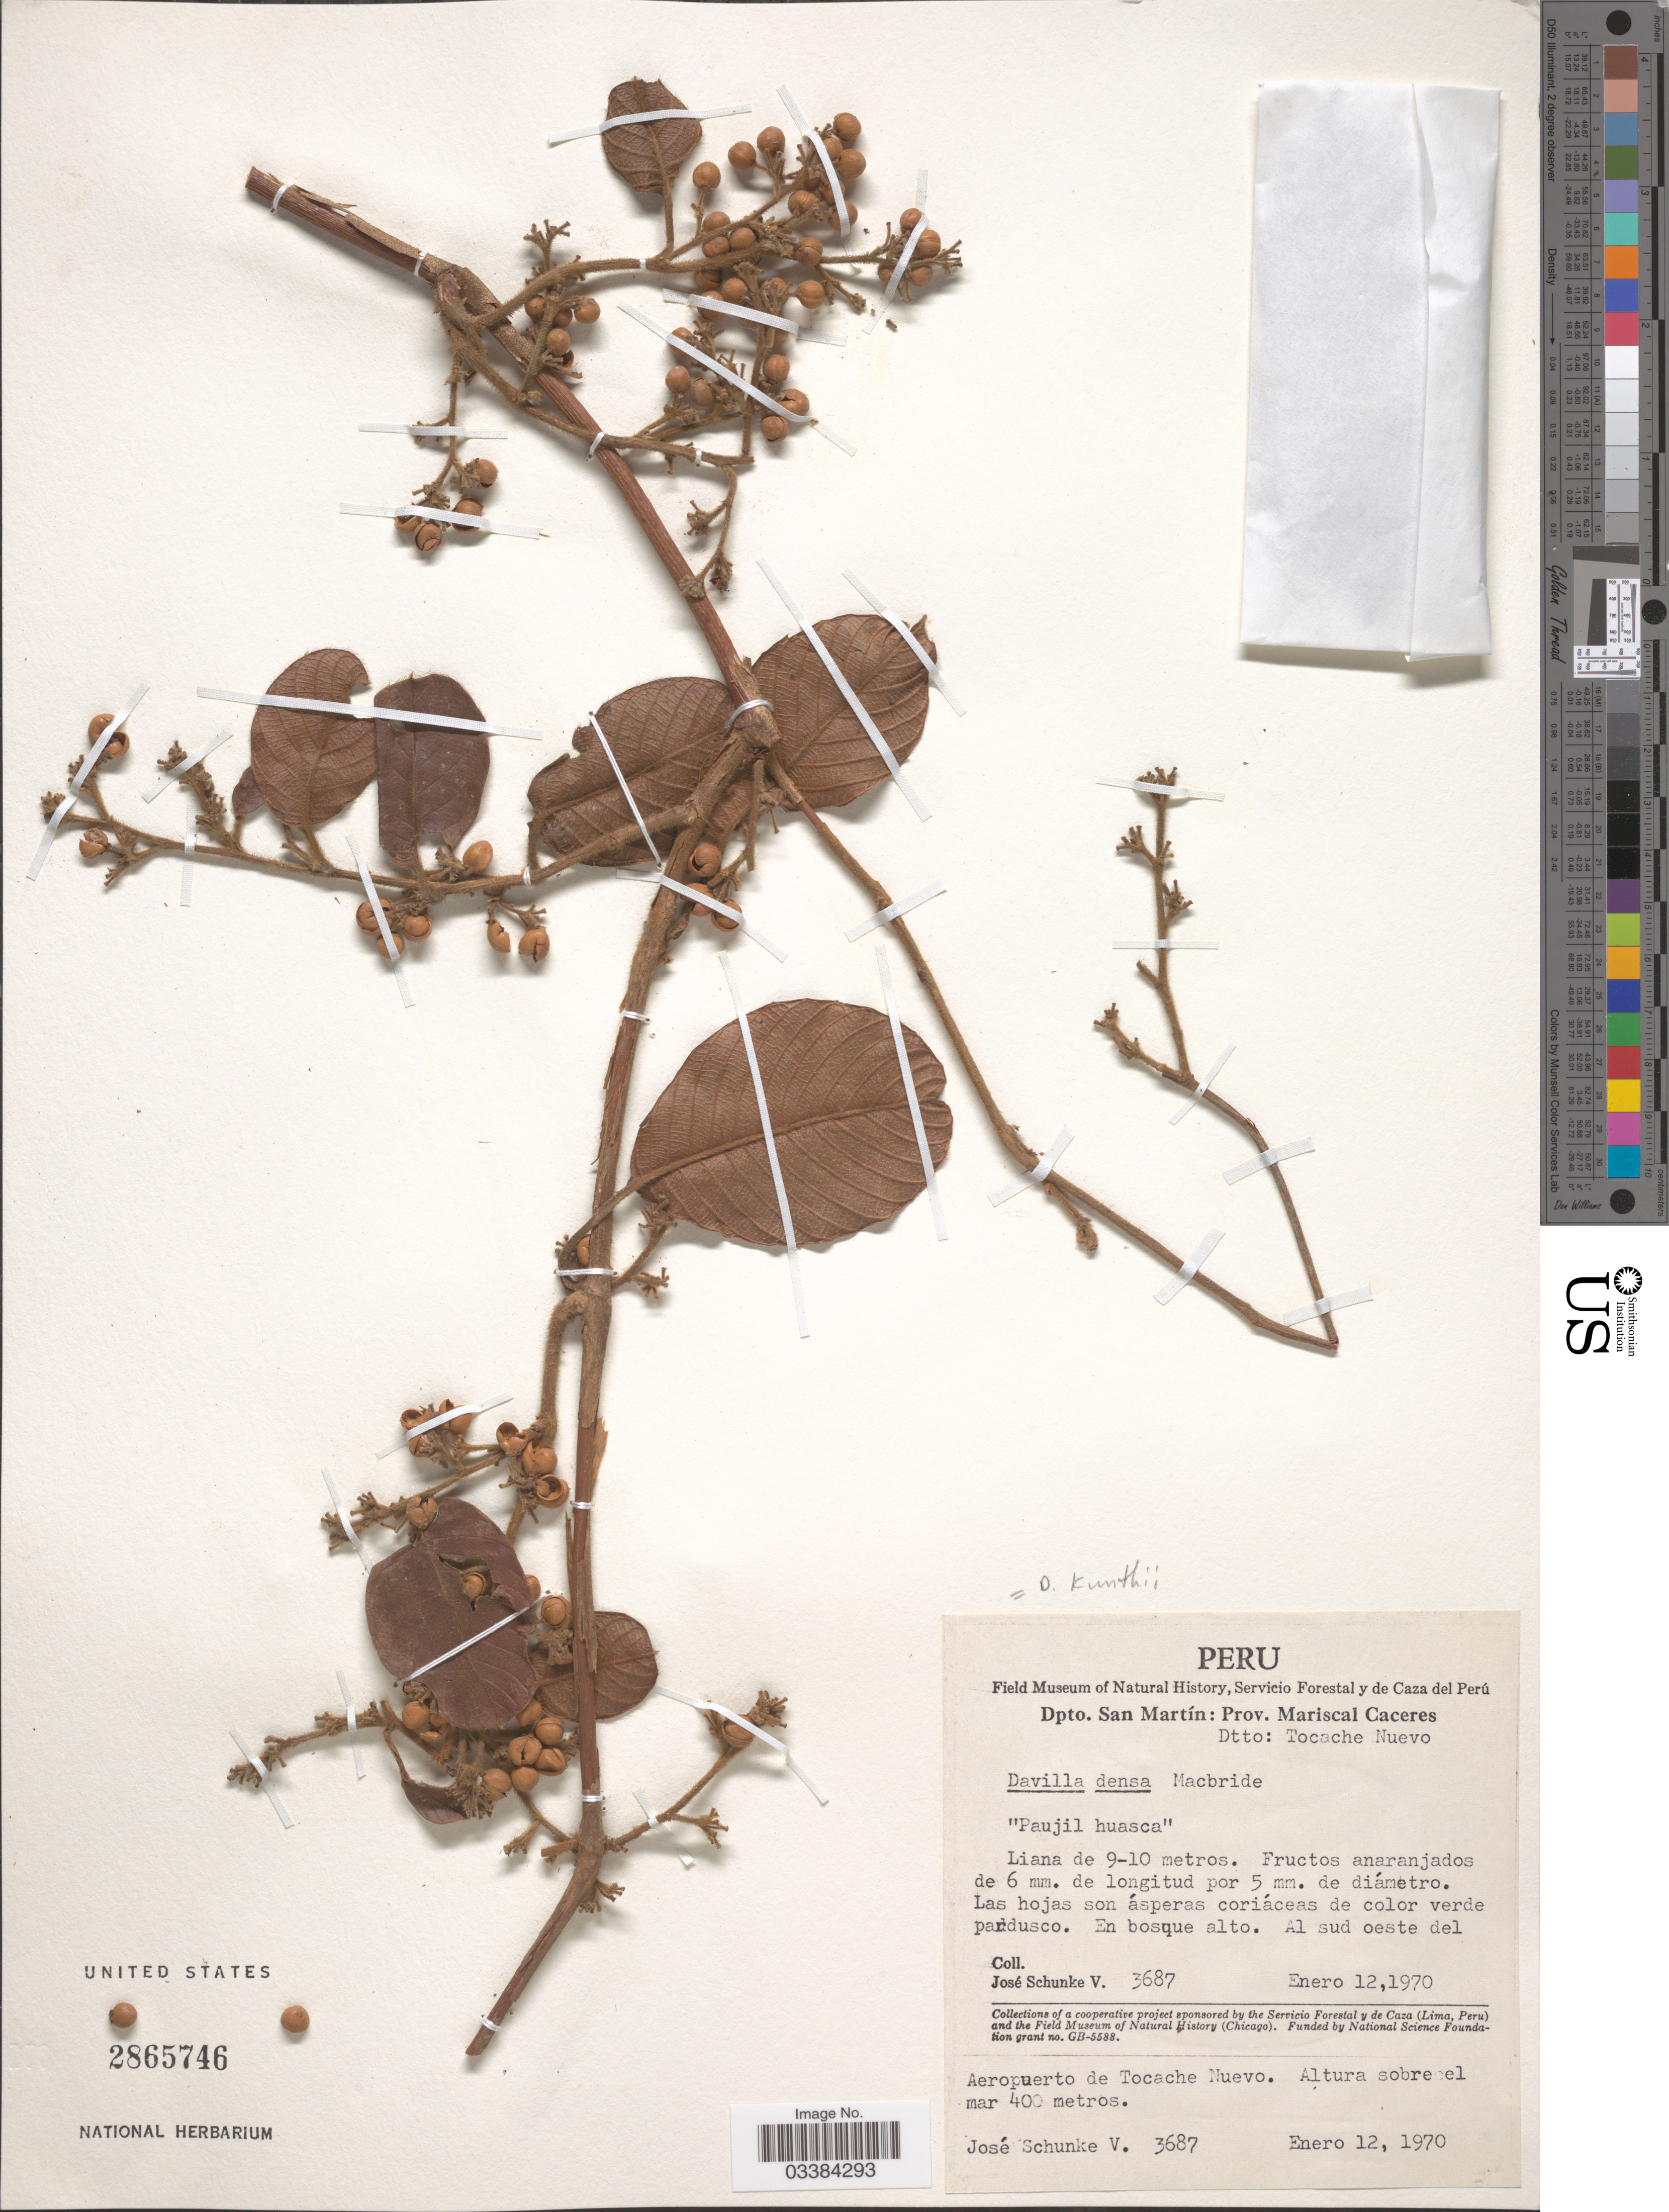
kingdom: Plantae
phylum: Tracheophyta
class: Magnoliopsida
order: Dilleniales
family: Dilleniaceae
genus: Davilla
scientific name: Davilla kunthii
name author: A. St.-Hil.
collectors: J. Schunke Vigo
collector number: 3687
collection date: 1970-01-12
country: Peru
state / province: San Martín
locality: Dpto. San Martín: Prov. Mariscal Caceres. Dtto: Nuevo. Al sud oeste del Aeropuerto de Tocache Nuevo.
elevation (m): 400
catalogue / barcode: US 2865746